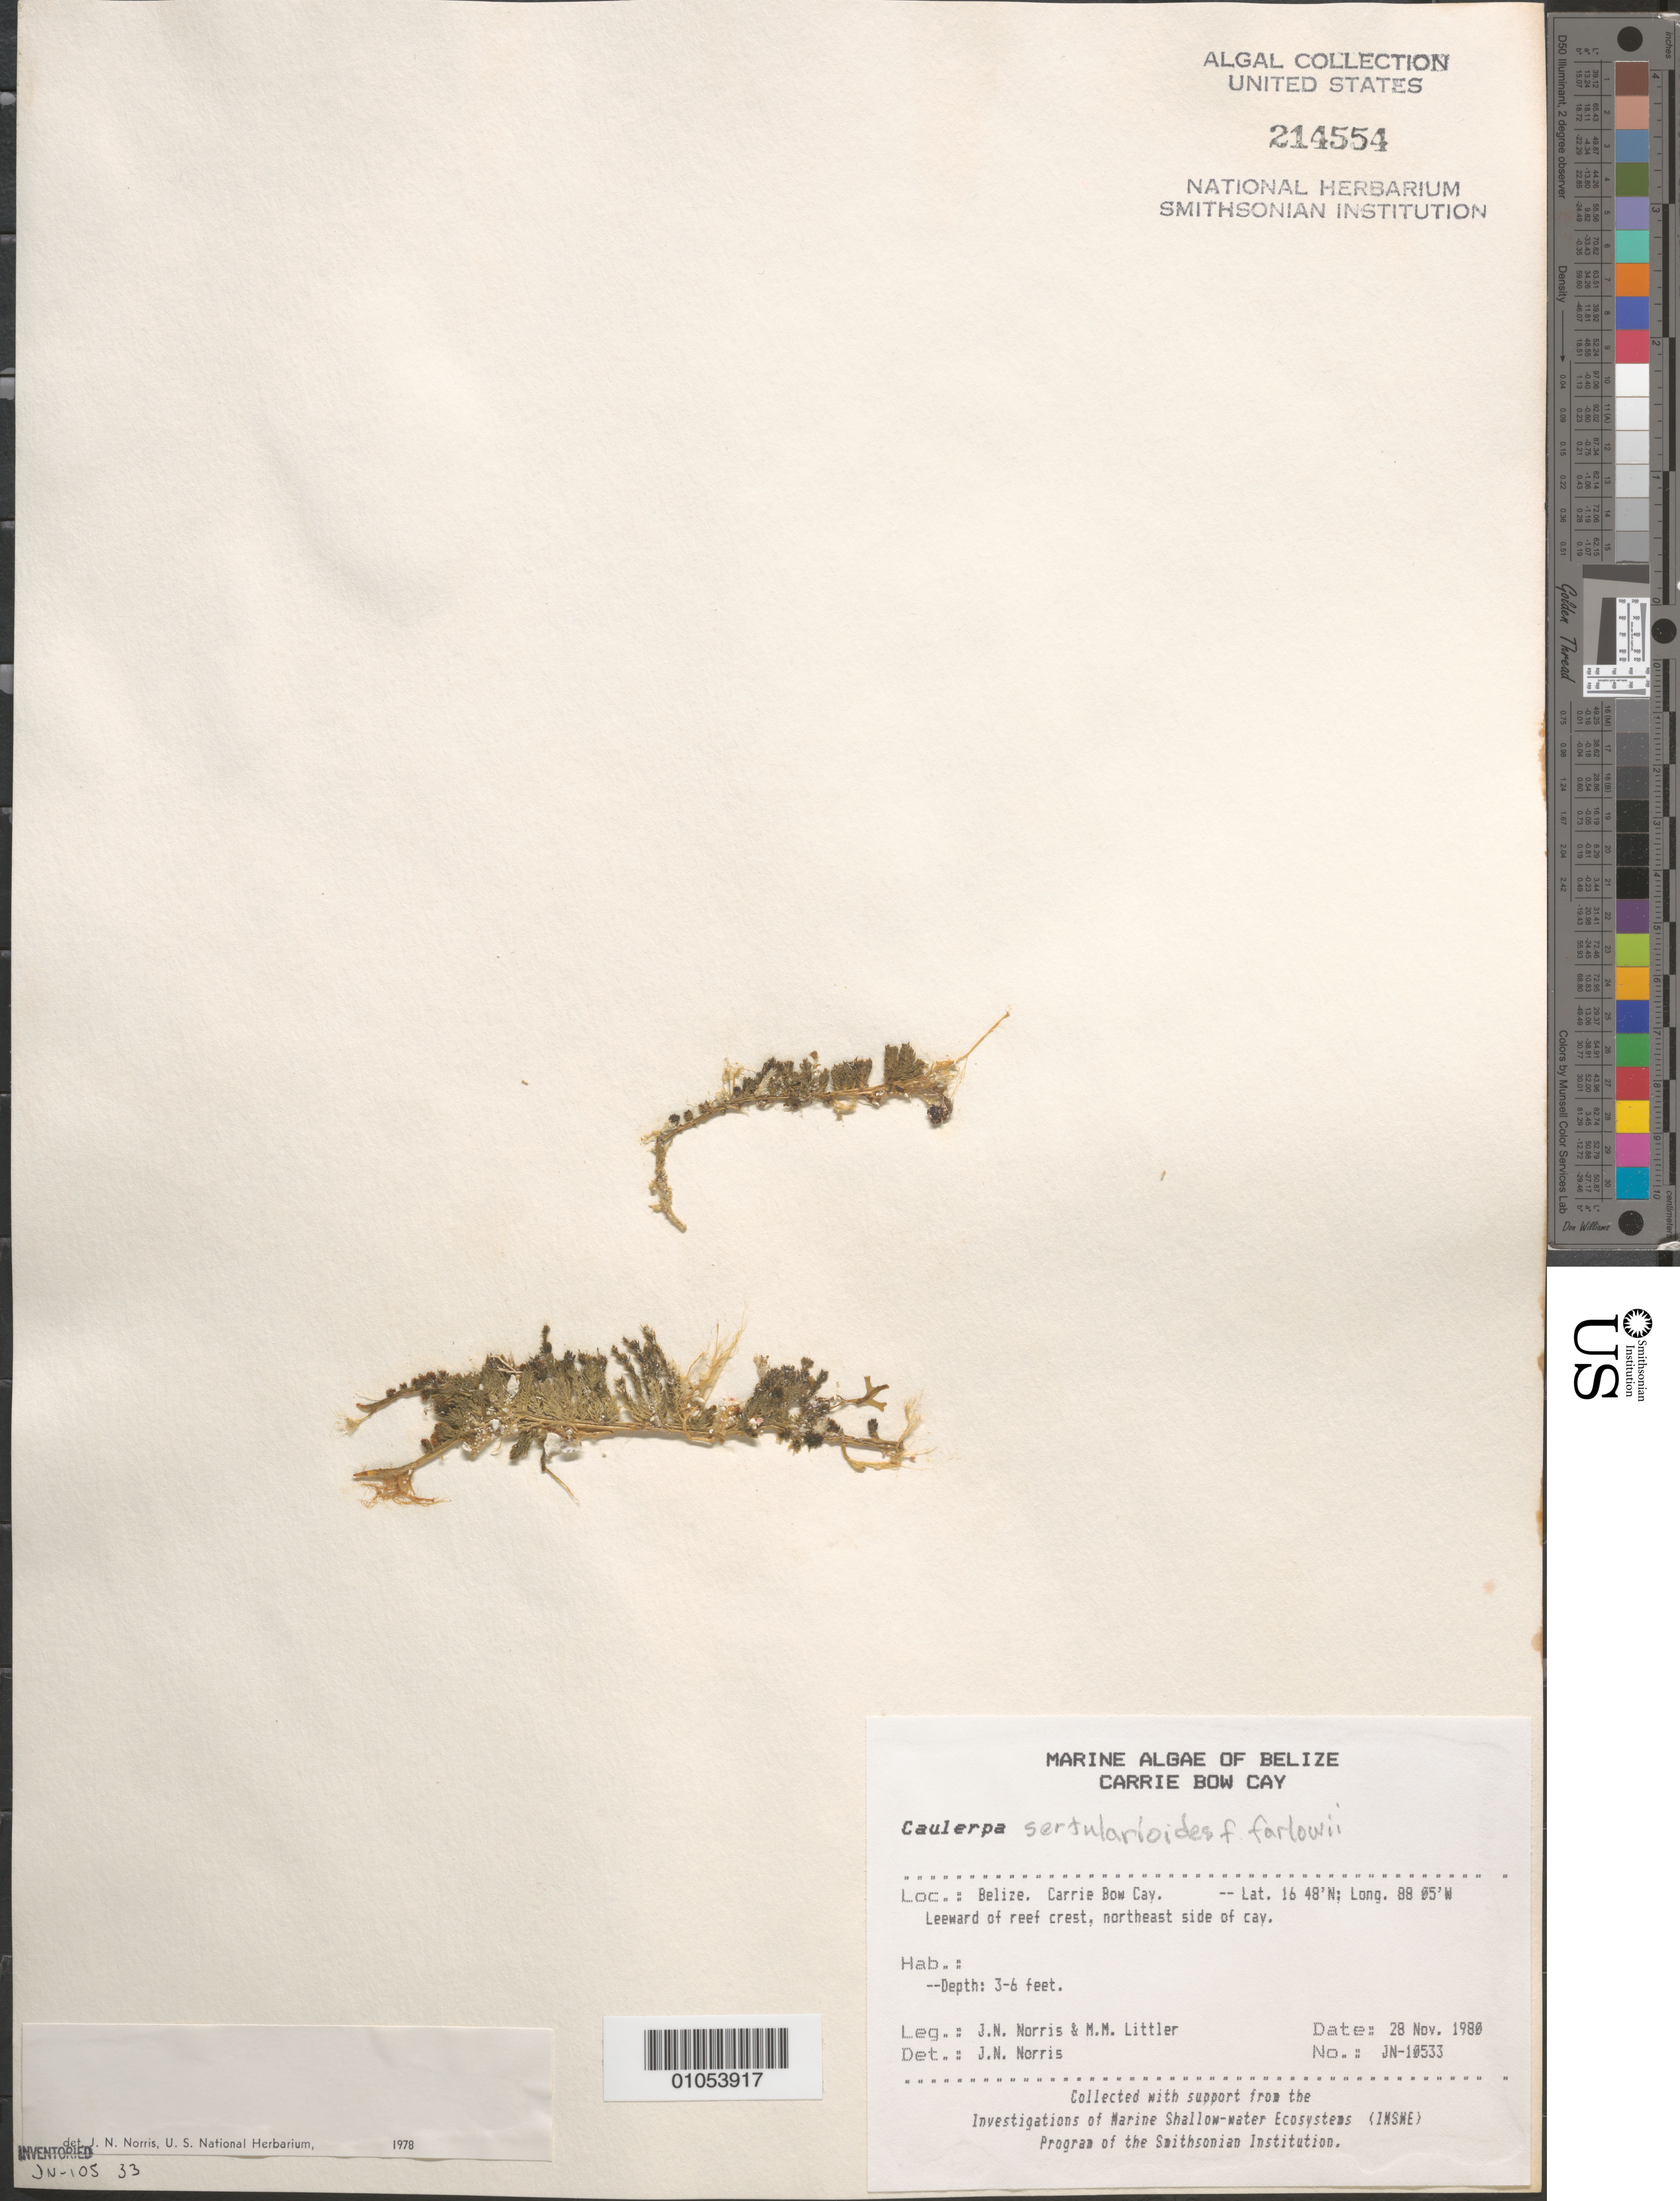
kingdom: Plantae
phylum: Chlorophyta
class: Ulvophyceae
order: Bryopsidales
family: Caulerpaceae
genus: Caulerpa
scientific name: Caulerpa sertularioides f. farlowii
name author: (Weber Bosse) Børgesen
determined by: Norris, James N.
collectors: J. N. Norris & M. M. Littler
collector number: JN-10533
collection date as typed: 28 Nov 1980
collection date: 1980-11-28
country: Belize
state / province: Stann Creek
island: Carrie Bow Cay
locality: Leeward of reef crest, northeast side of cay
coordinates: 16 48'N, 88 05'W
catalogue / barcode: US 214554